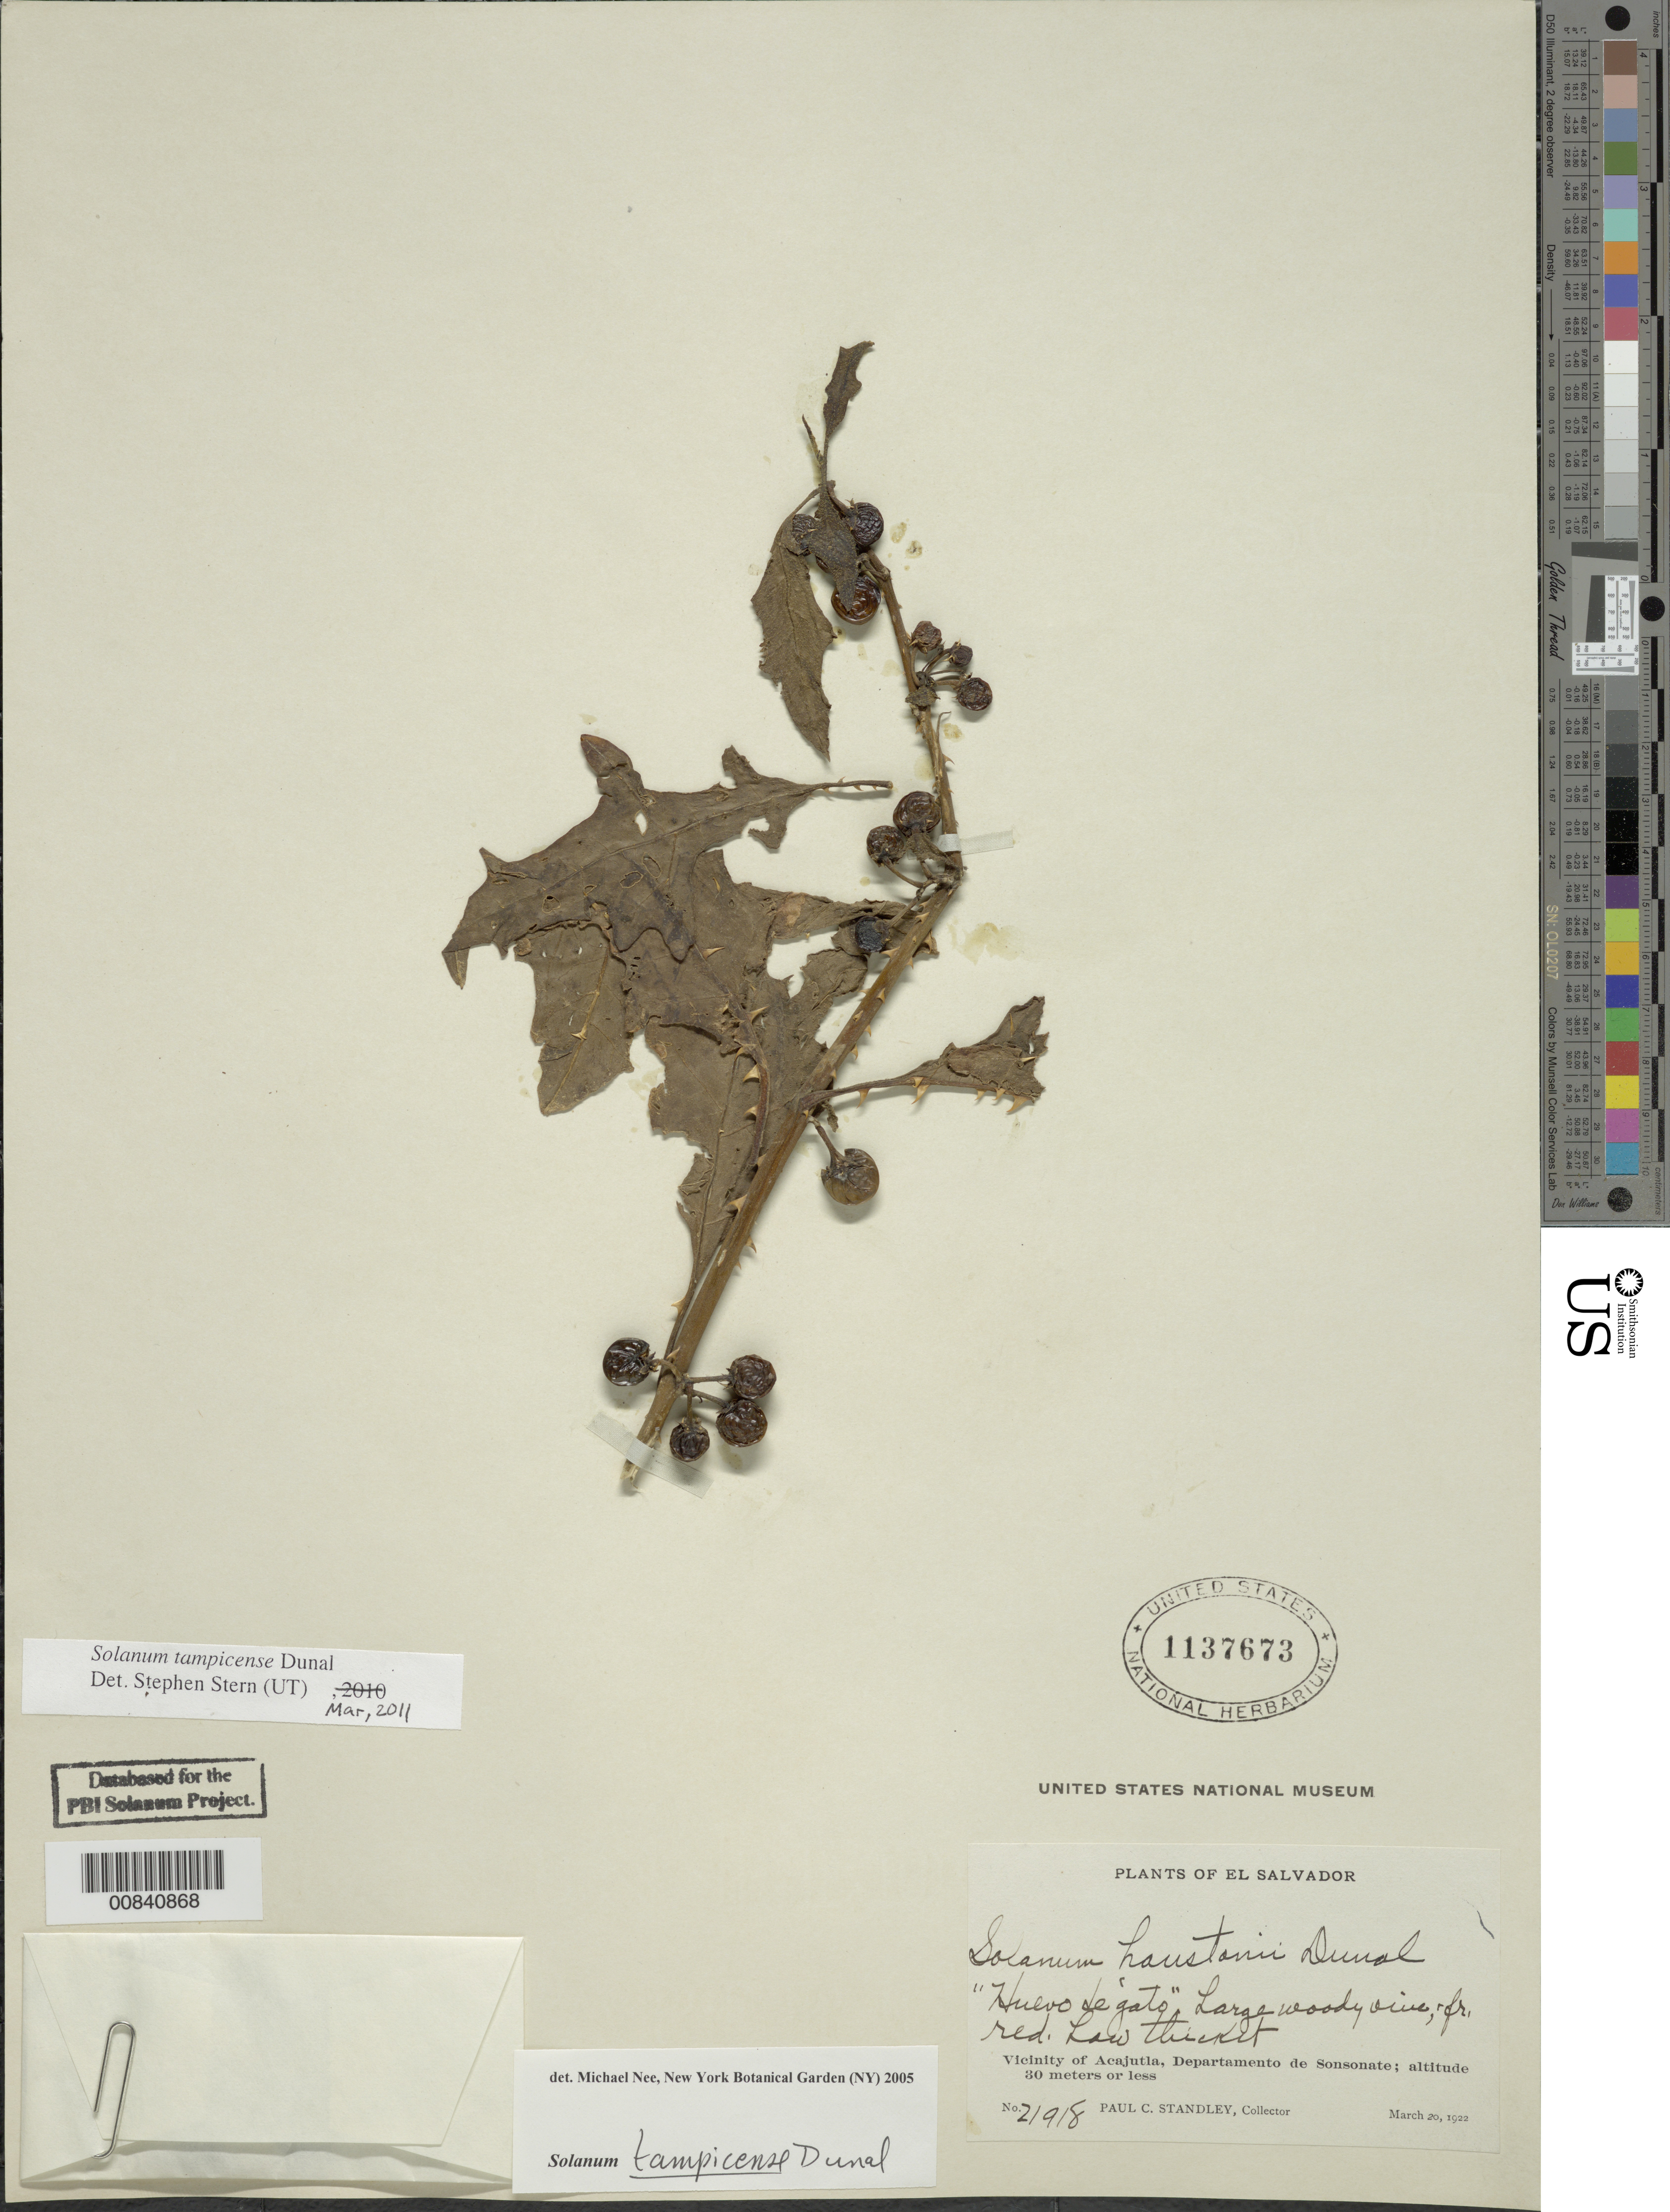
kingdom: Plantae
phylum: Tracheophyta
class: Magnoliopsida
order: Solanales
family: Solanaceae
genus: Solanum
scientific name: Solanum tampicense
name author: Dunal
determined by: Nee, Michael H.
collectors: P. C. Standley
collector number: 21918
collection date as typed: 20 Mar 1922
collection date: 1922-03-20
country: El Salvador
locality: Vicinity of Acajutla, Departamento de Sonsonate.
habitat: Low thicket.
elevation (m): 30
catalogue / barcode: US 1137673